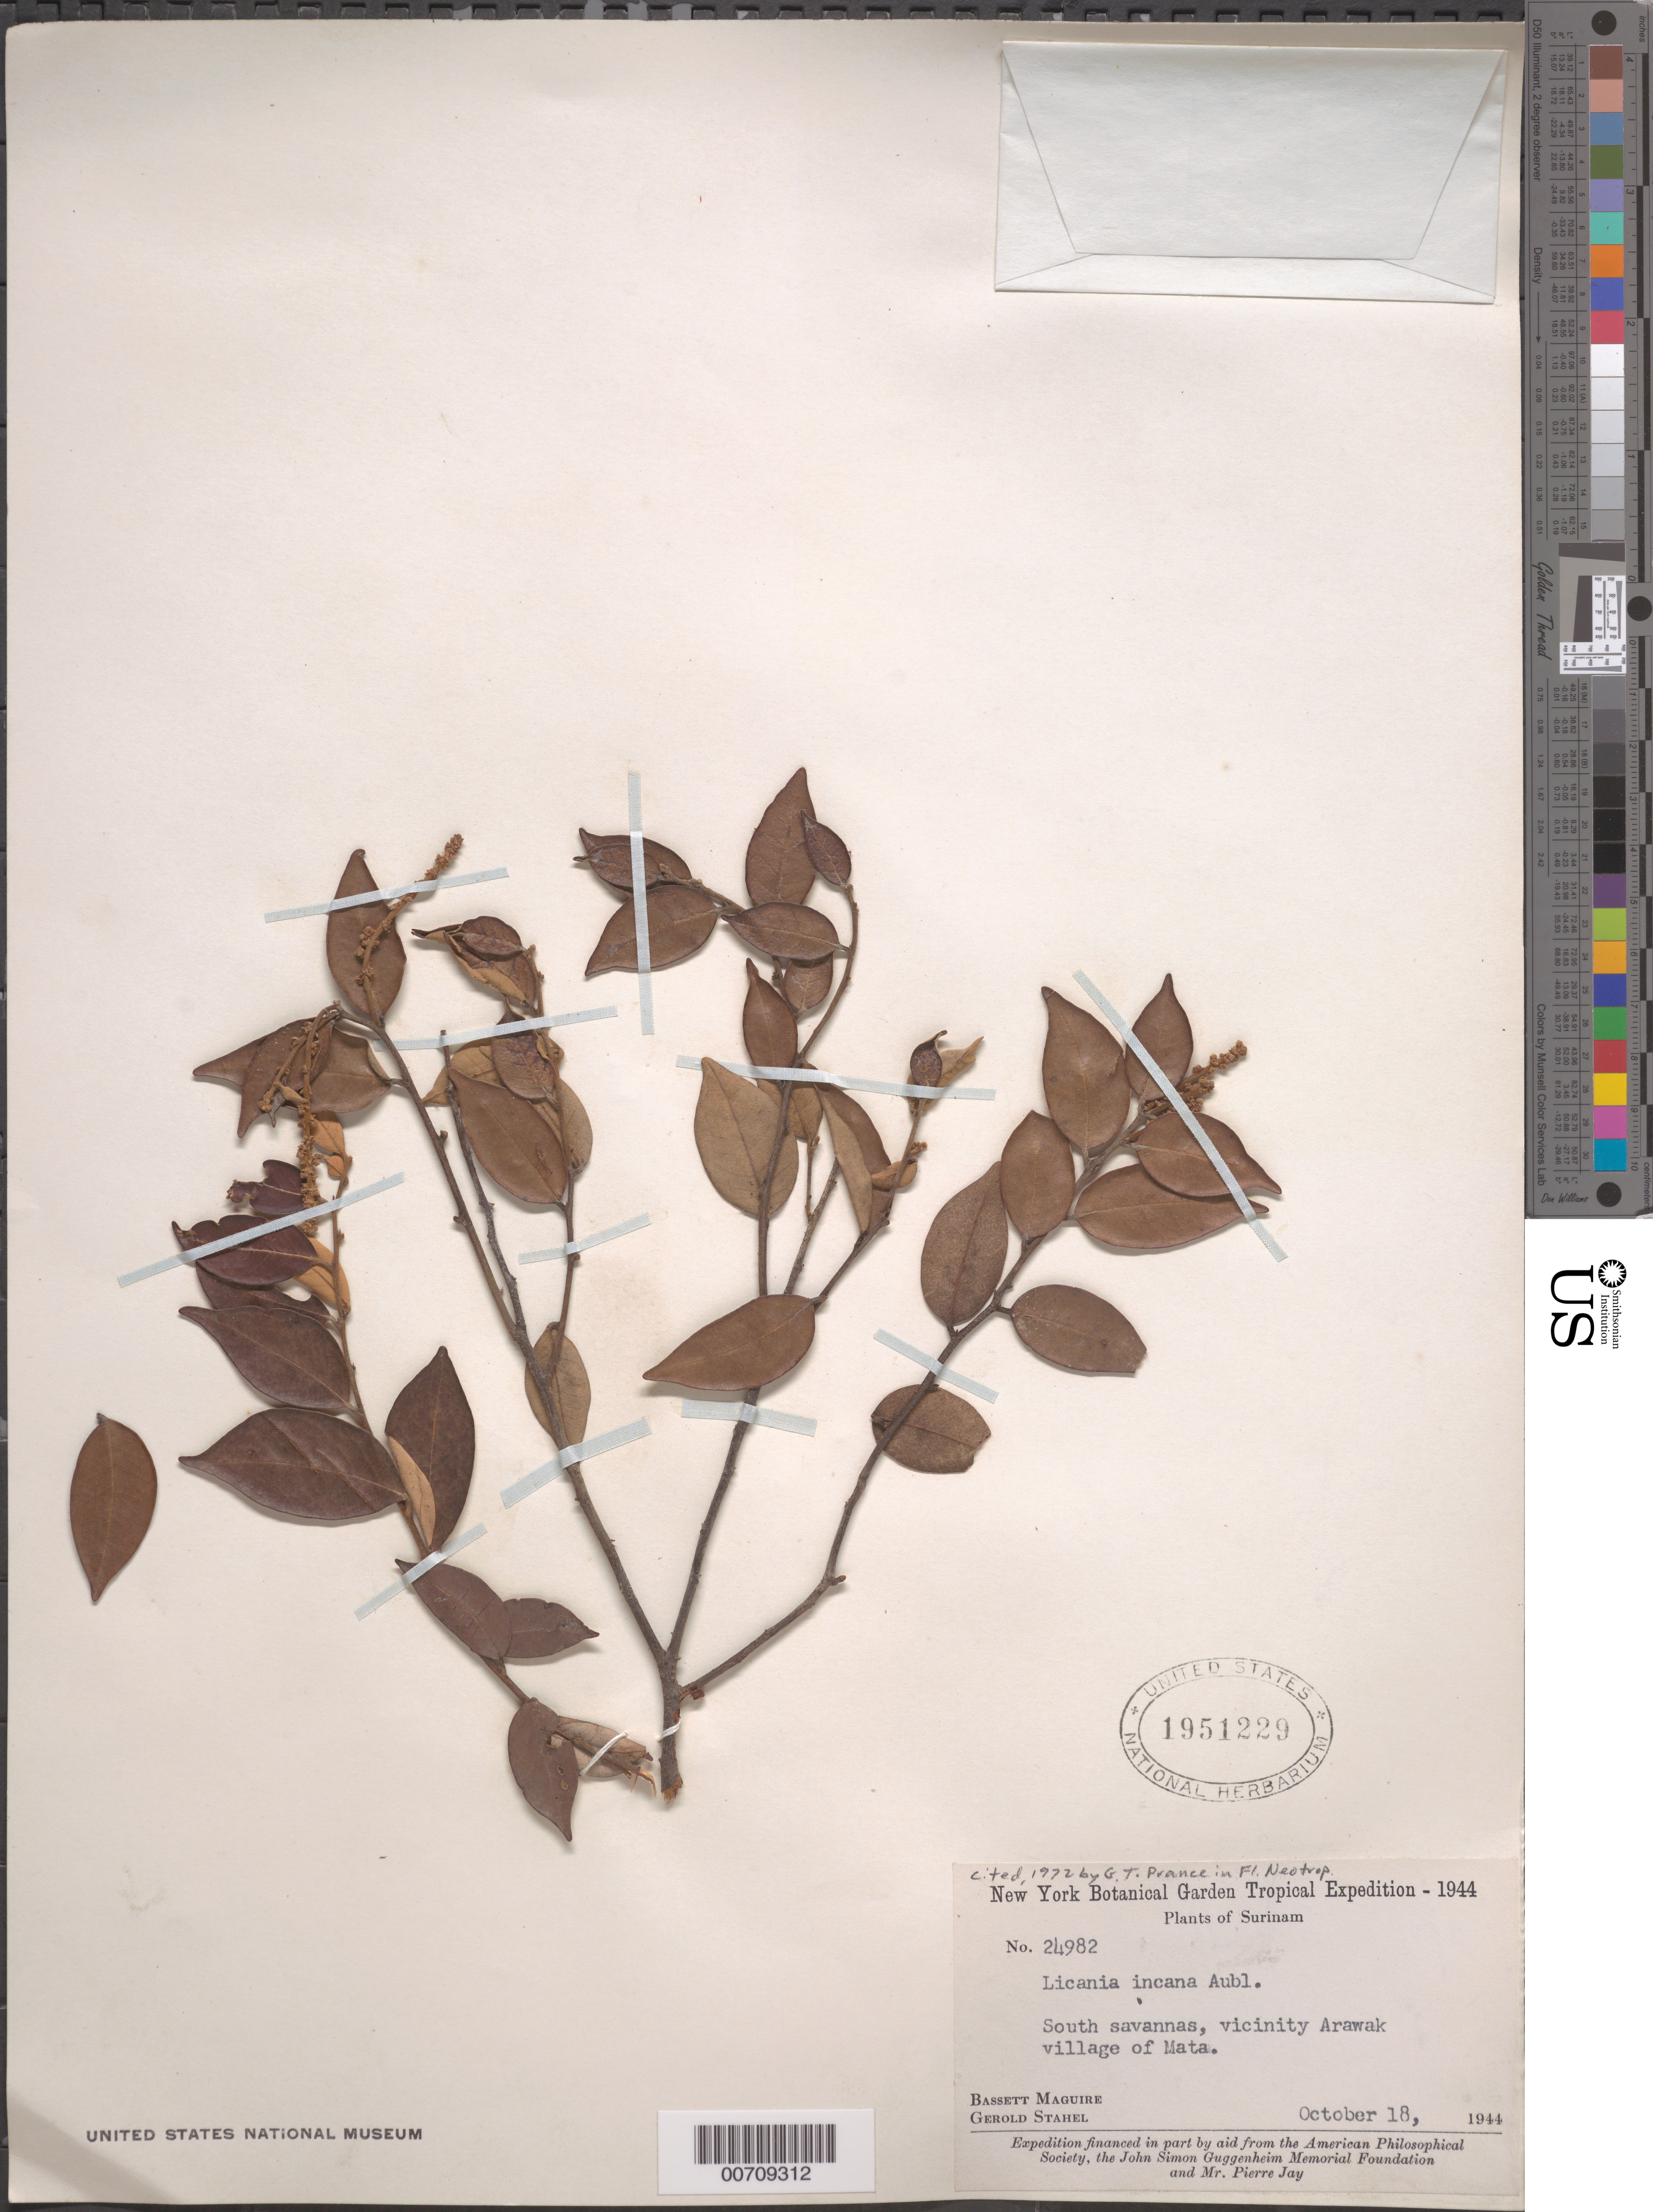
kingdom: Plantae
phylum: Tracheophyta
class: Magnoliopsida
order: Malpighiales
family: Chrysobalanaceae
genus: Licania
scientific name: Licania incana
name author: Aubl.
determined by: Prance, G. T.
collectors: B. Maguire & G. Stahel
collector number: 24982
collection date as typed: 18-Oct-44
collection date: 1944-10-18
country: Suriname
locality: Zanderij I., Mata vic., Arawak village of Mata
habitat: Savannas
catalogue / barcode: US 1951229